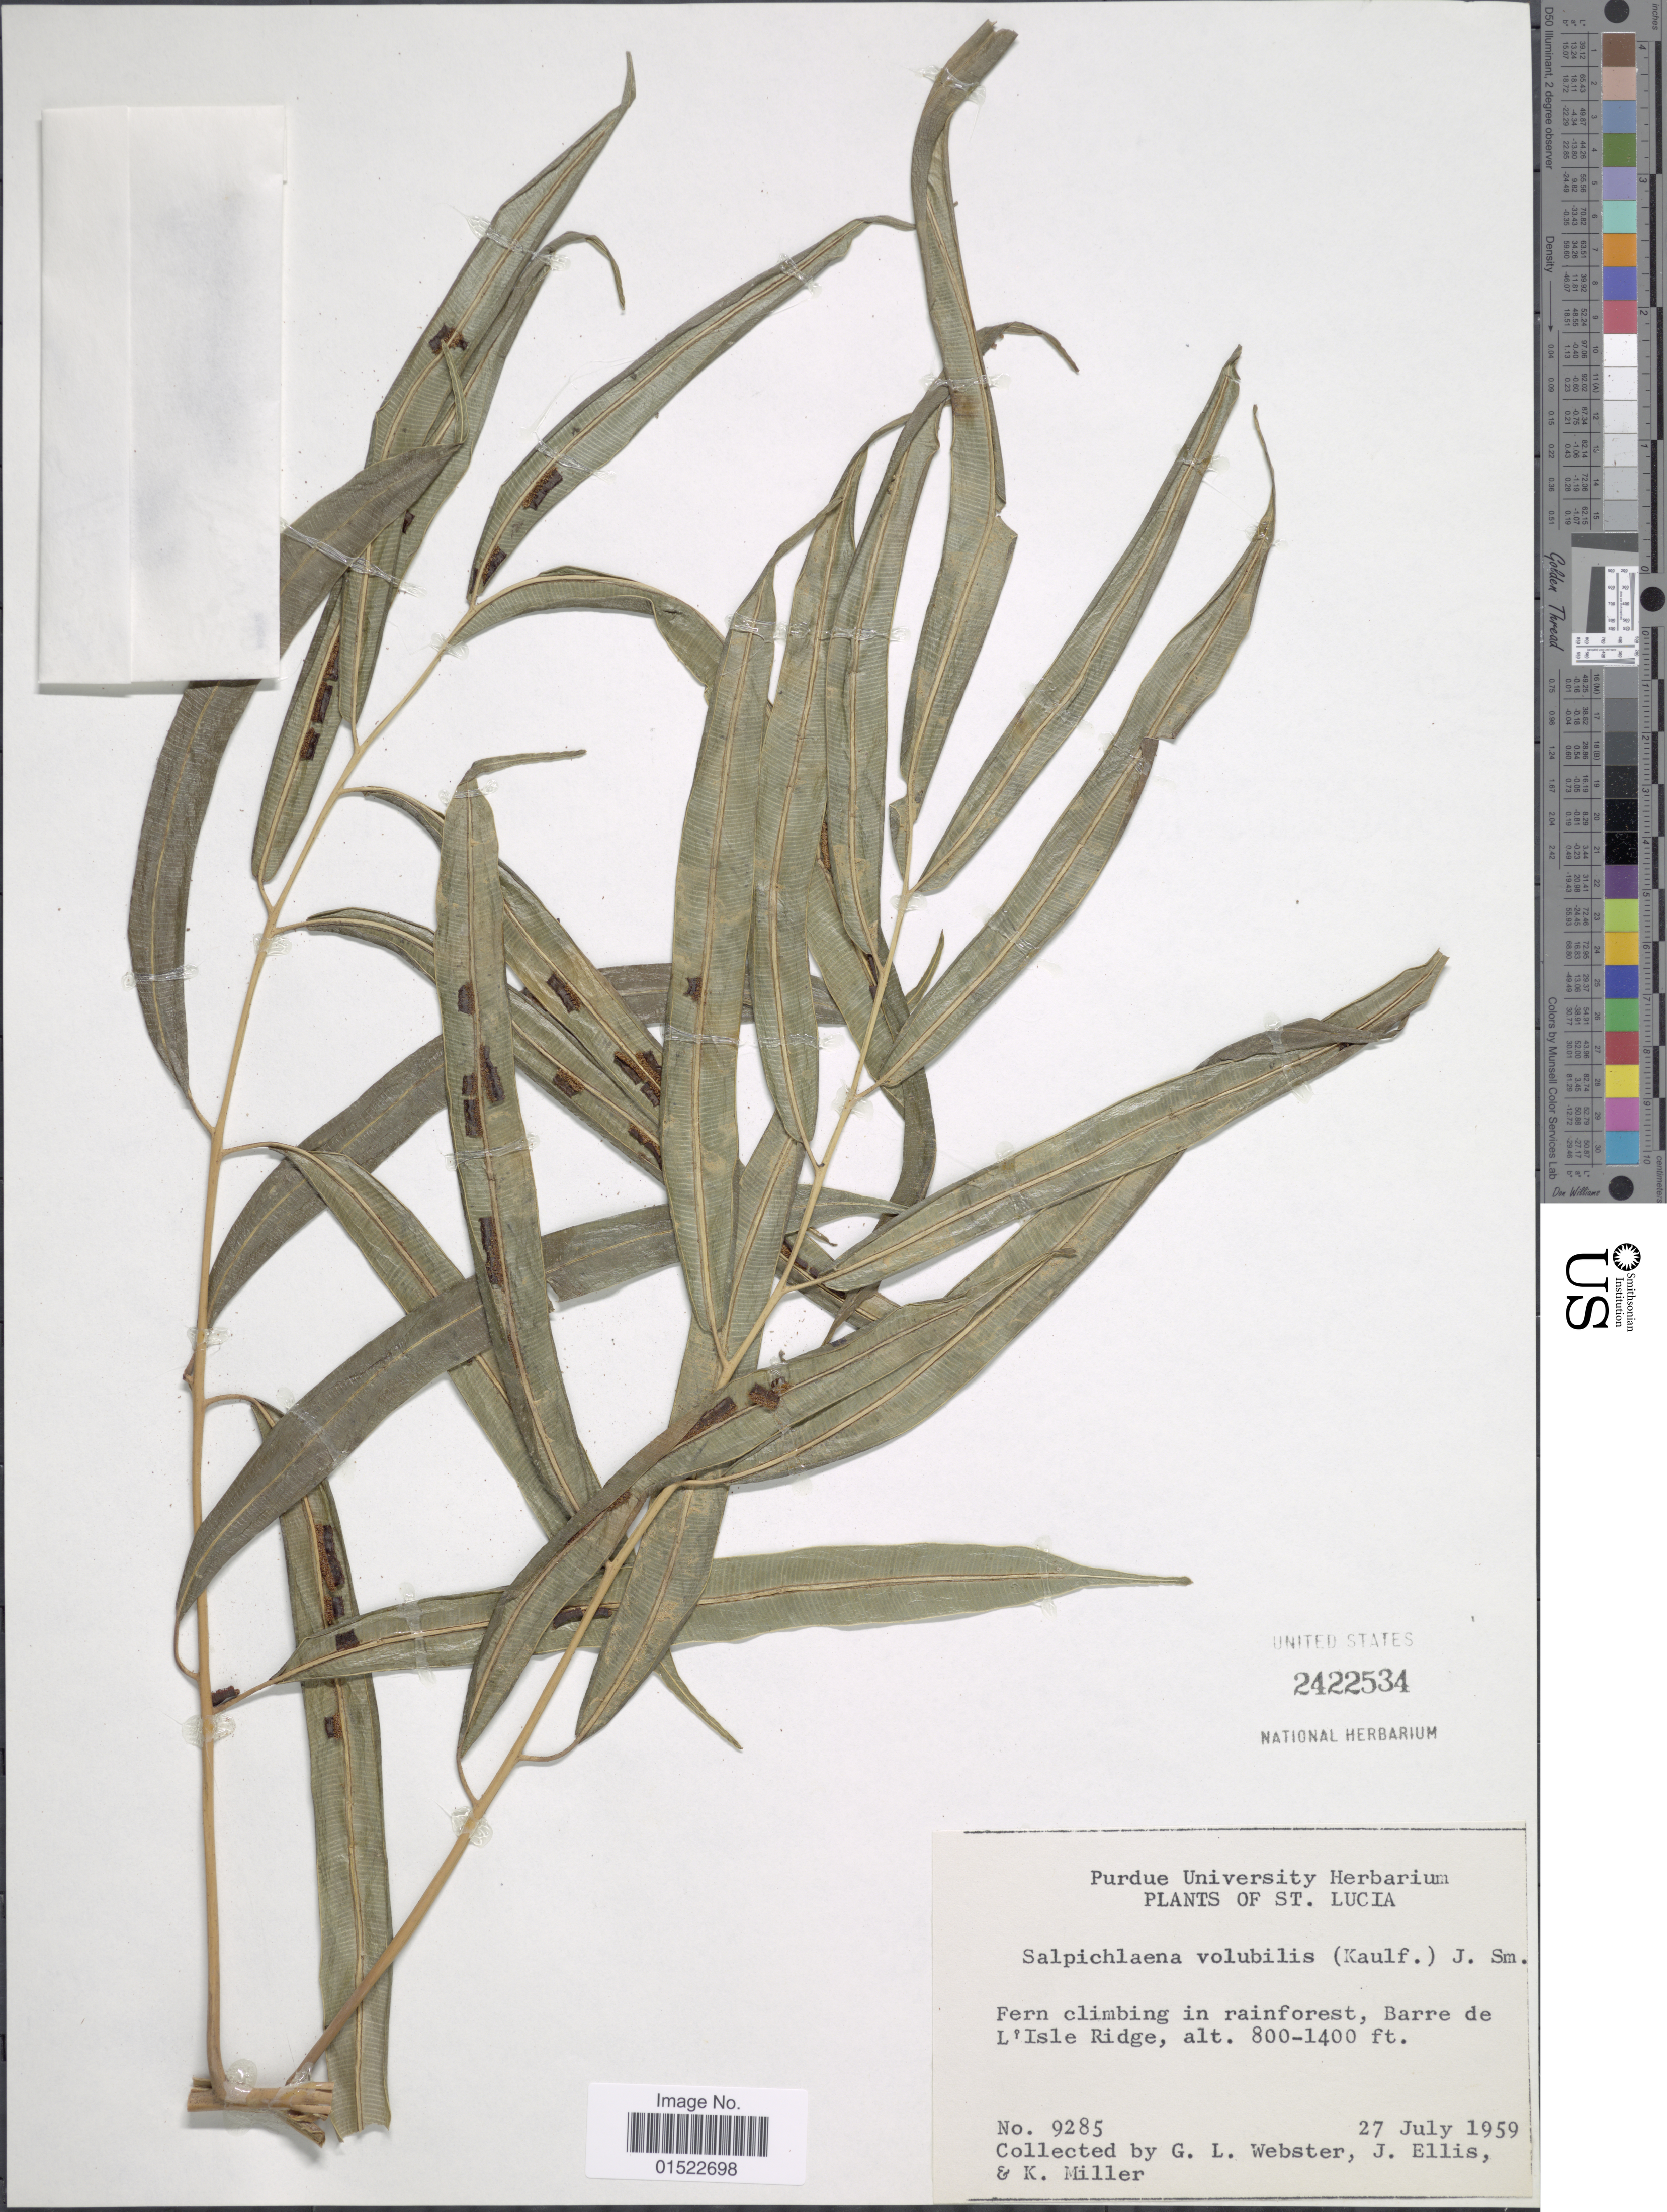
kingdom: Plantae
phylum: Tracheophyta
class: Polypodiopsida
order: Polypodiales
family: Blechnaceae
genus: Salpichlaena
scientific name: Salpichlaena volubilis subsp. volubilis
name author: (Kaulf.) J. Sm.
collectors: G. L. Webster, J. Ellis & K. Miller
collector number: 9285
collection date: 1959-07-27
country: St. Lucia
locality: Barre de L'Isle Ridge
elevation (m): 244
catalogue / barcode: US 2422534